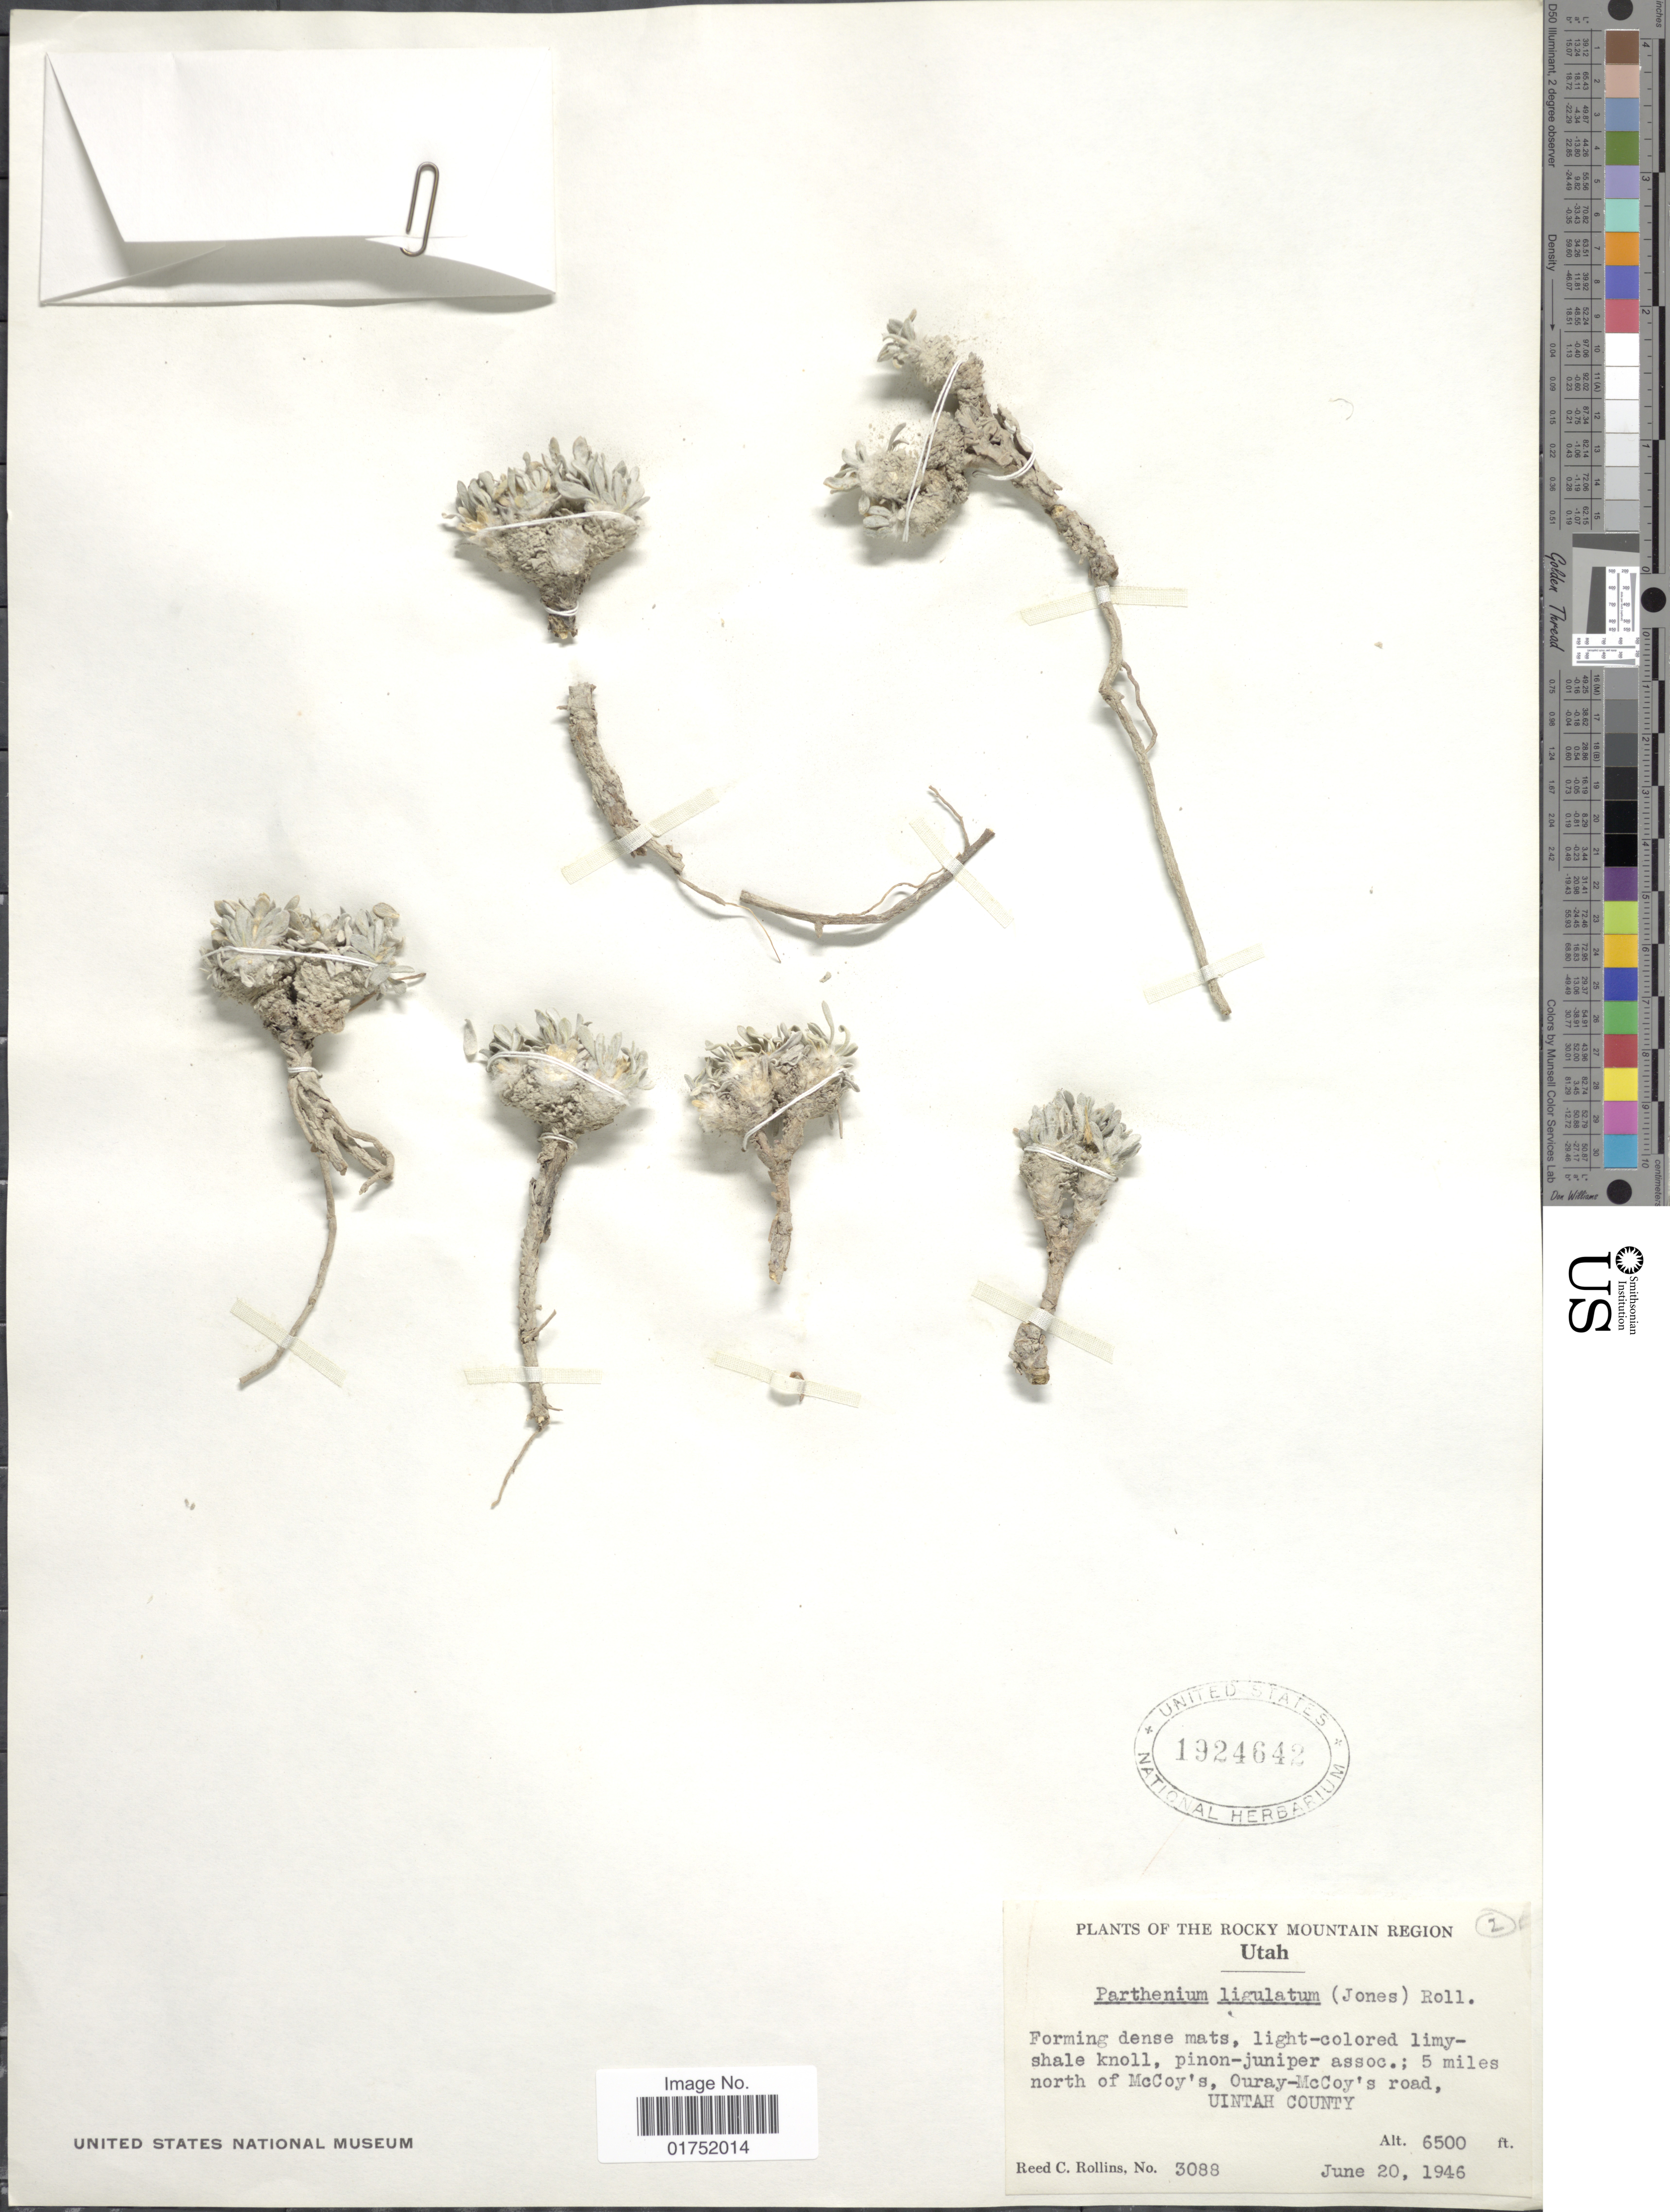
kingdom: Plantae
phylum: Tracheophyta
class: Magnoliopsida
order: Asterales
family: Asteraceae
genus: Parthenium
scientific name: Parthenium ligulatum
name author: (M.E. Jones) Roll.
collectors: R. C. Rollins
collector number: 3088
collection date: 1946-06-20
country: United States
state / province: Utah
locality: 5 miles north of McCoy's, Ouray-McCoy's road, Uintah County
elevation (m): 1981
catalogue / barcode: US 1924642